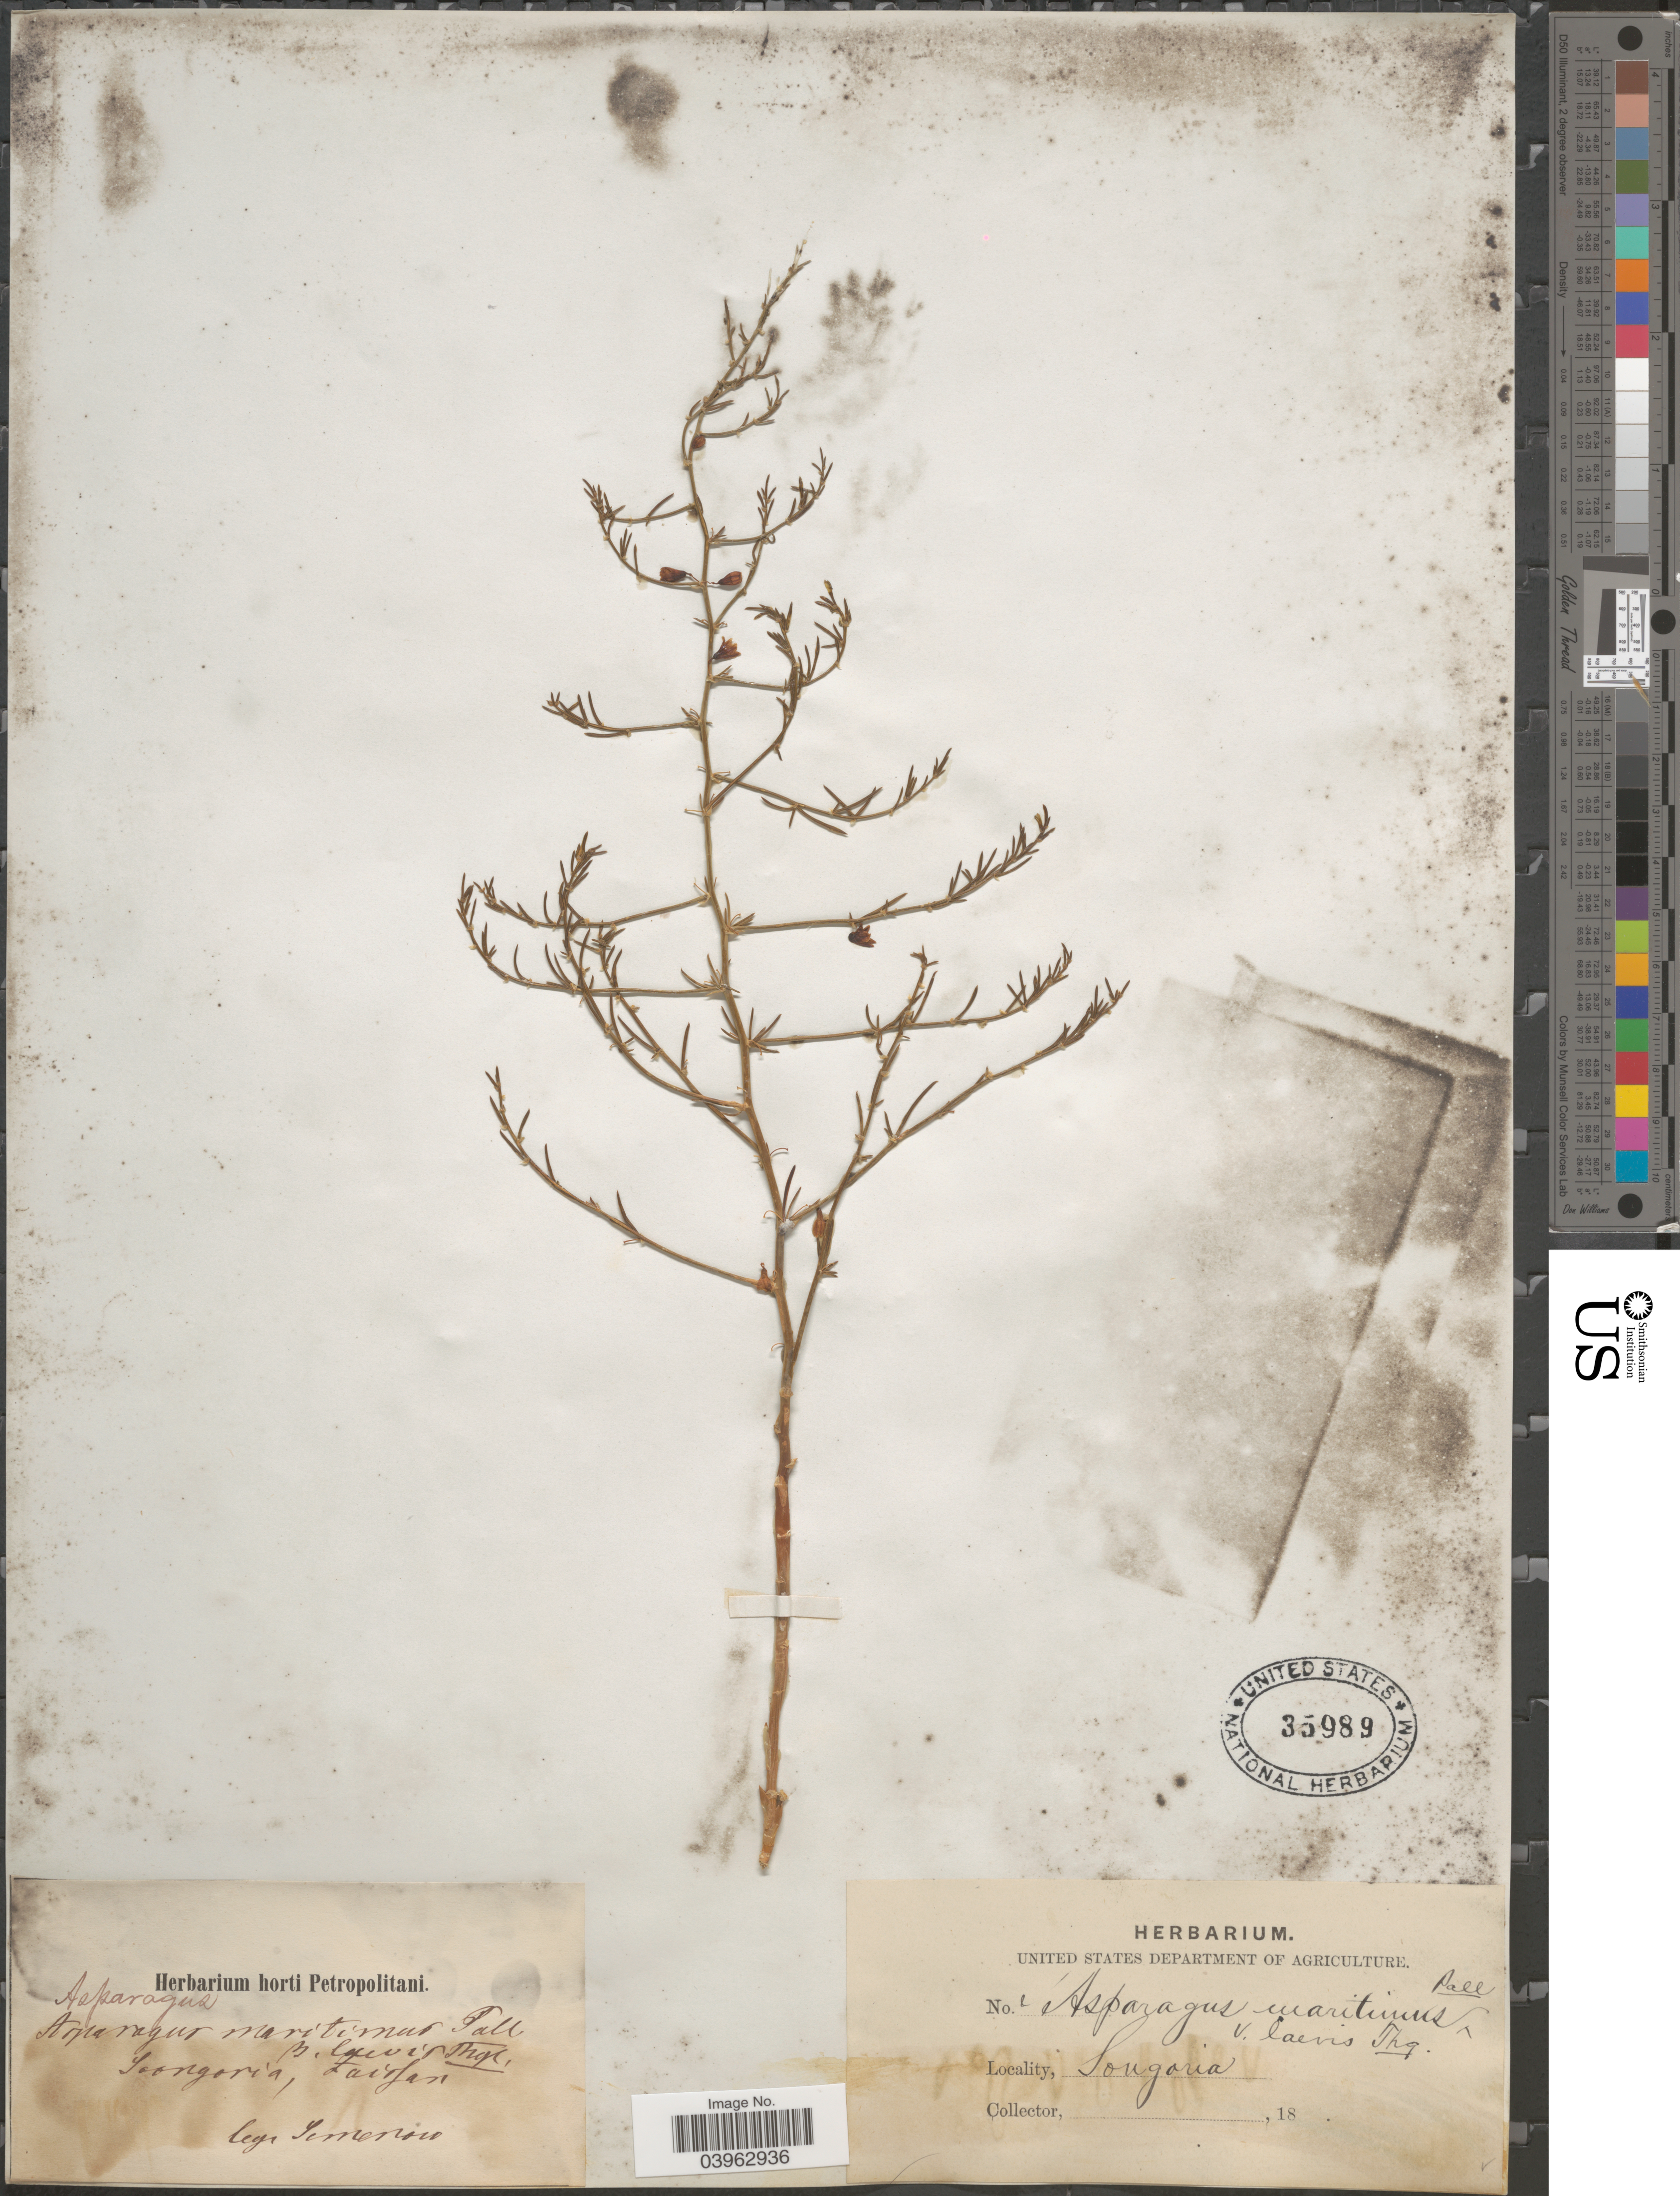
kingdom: Plantae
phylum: Tracheophyta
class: Liliopsida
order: Asparagales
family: Asparagaceae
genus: Asparagus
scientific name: Asparagus maritimus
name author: (L.) Mill.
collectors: P. P. Semenov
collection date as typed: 18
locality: Songoria, Fairfax. Songoria.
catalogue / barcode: US 35989